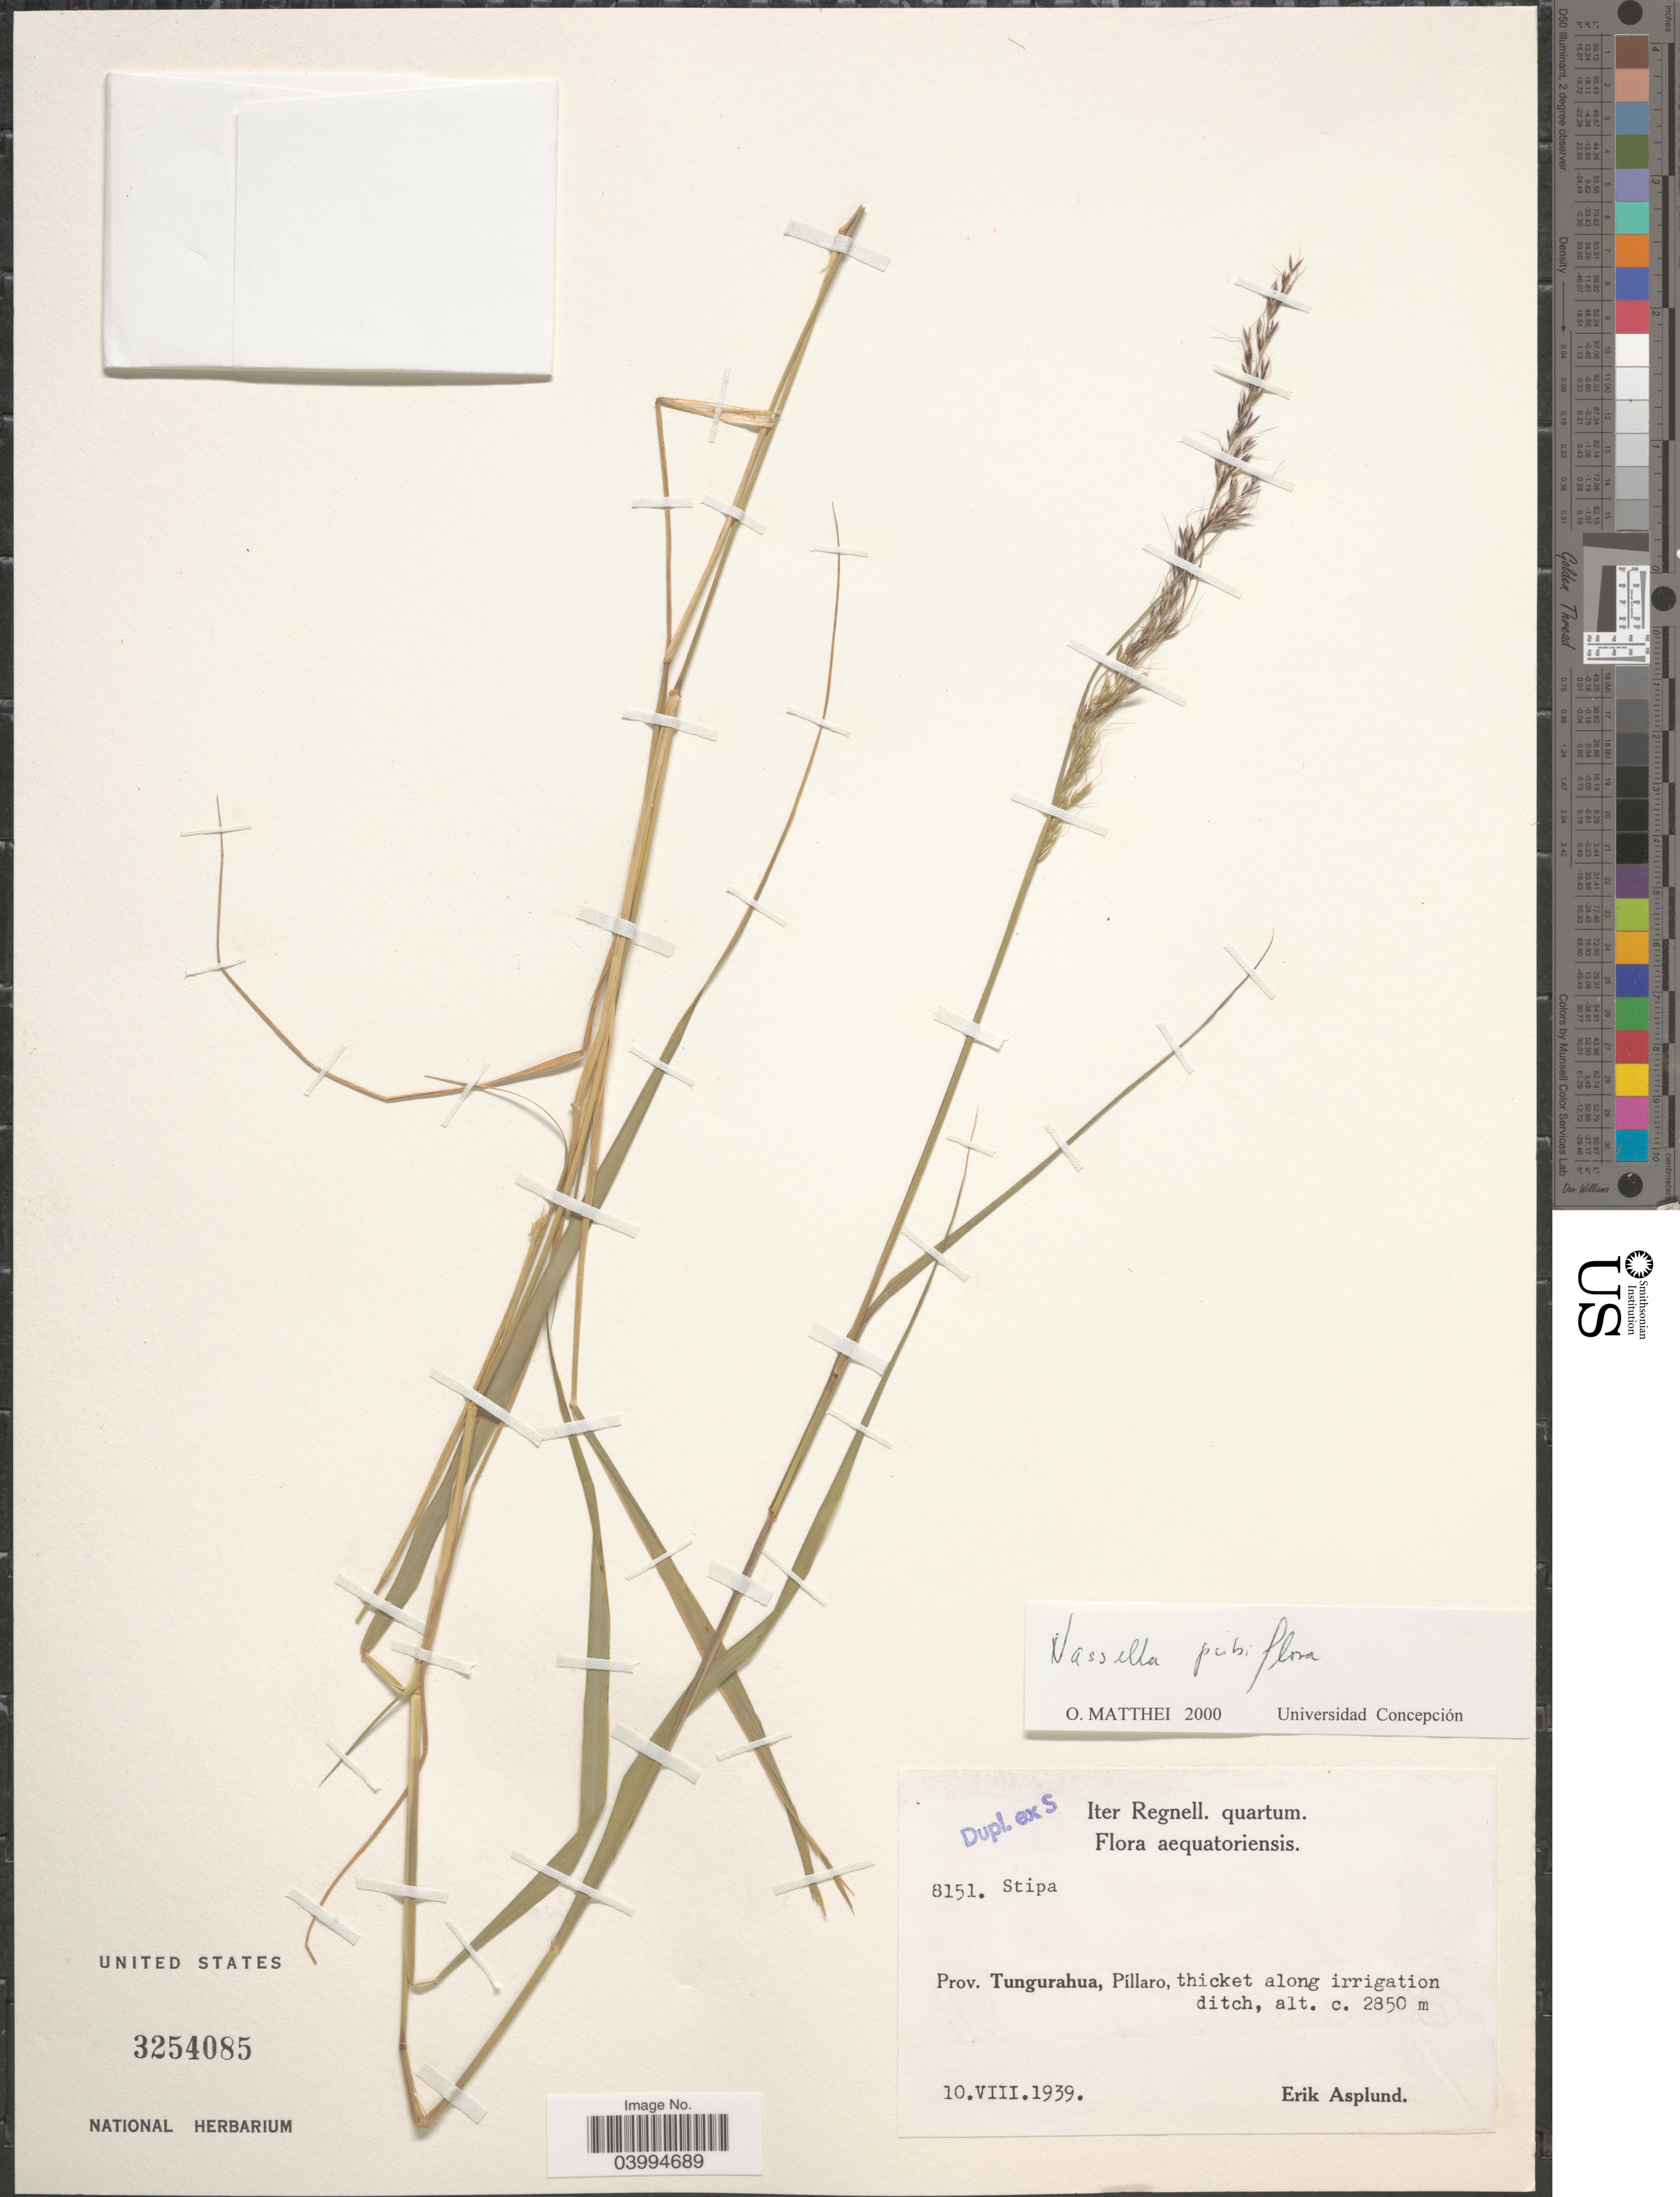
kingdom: Plantae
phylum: Tracheophyta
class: Liliopsida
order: Poales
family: Poaceae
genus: Nassella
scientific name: Nassella pubiflora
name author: (Trin. & Rupr.) É. Desv.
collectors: E. Asplund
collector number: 8151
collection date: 1939-08-10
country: Ecuador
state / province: Tungurahua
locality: Píllaro, thicket along irrigation ditch.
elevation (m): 2850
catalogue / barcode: US 3254085